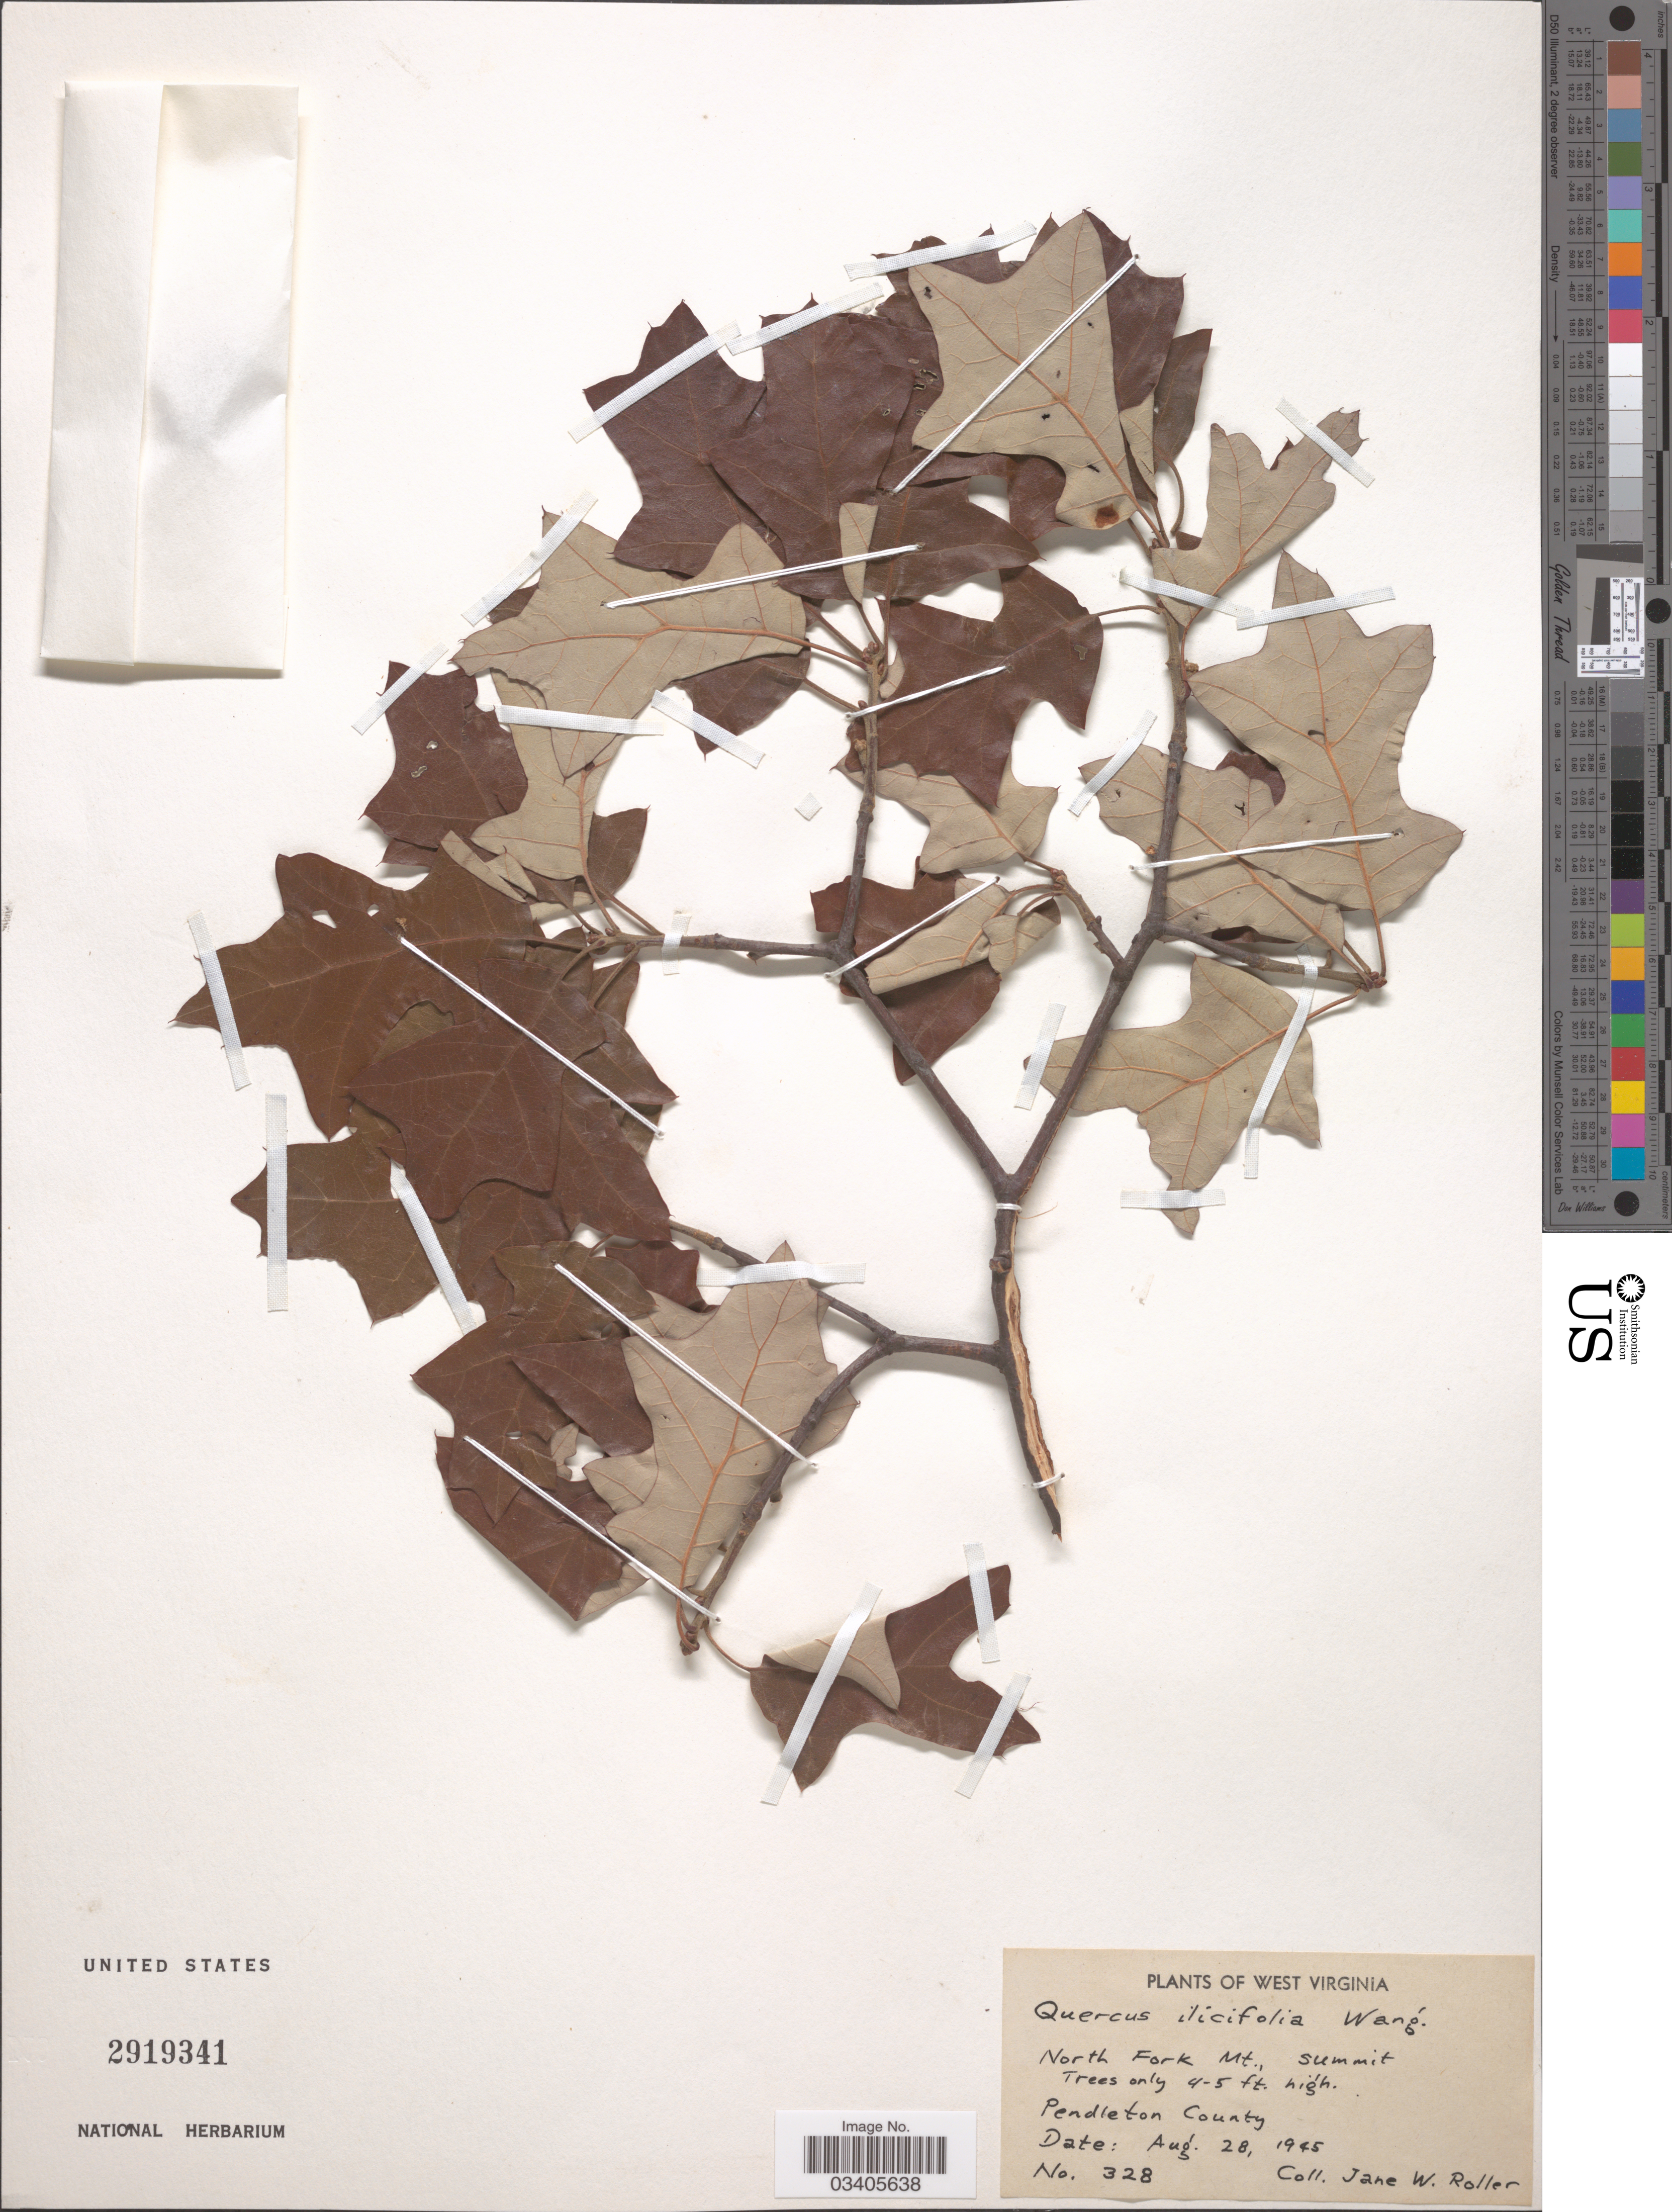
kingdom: Plantae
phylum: Tracheophyta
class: Magnoliopsida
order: Fagales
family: Fagaceae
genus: Quercus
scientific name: Quercus ilicifolia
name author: Wangenh.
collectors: J. W. Roller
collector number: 328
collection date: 1945-08-28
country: United States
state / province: West Virginia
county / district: Pendleton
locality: North Fork Mt., Summit. Pendleton County.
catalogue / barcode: US 2919341